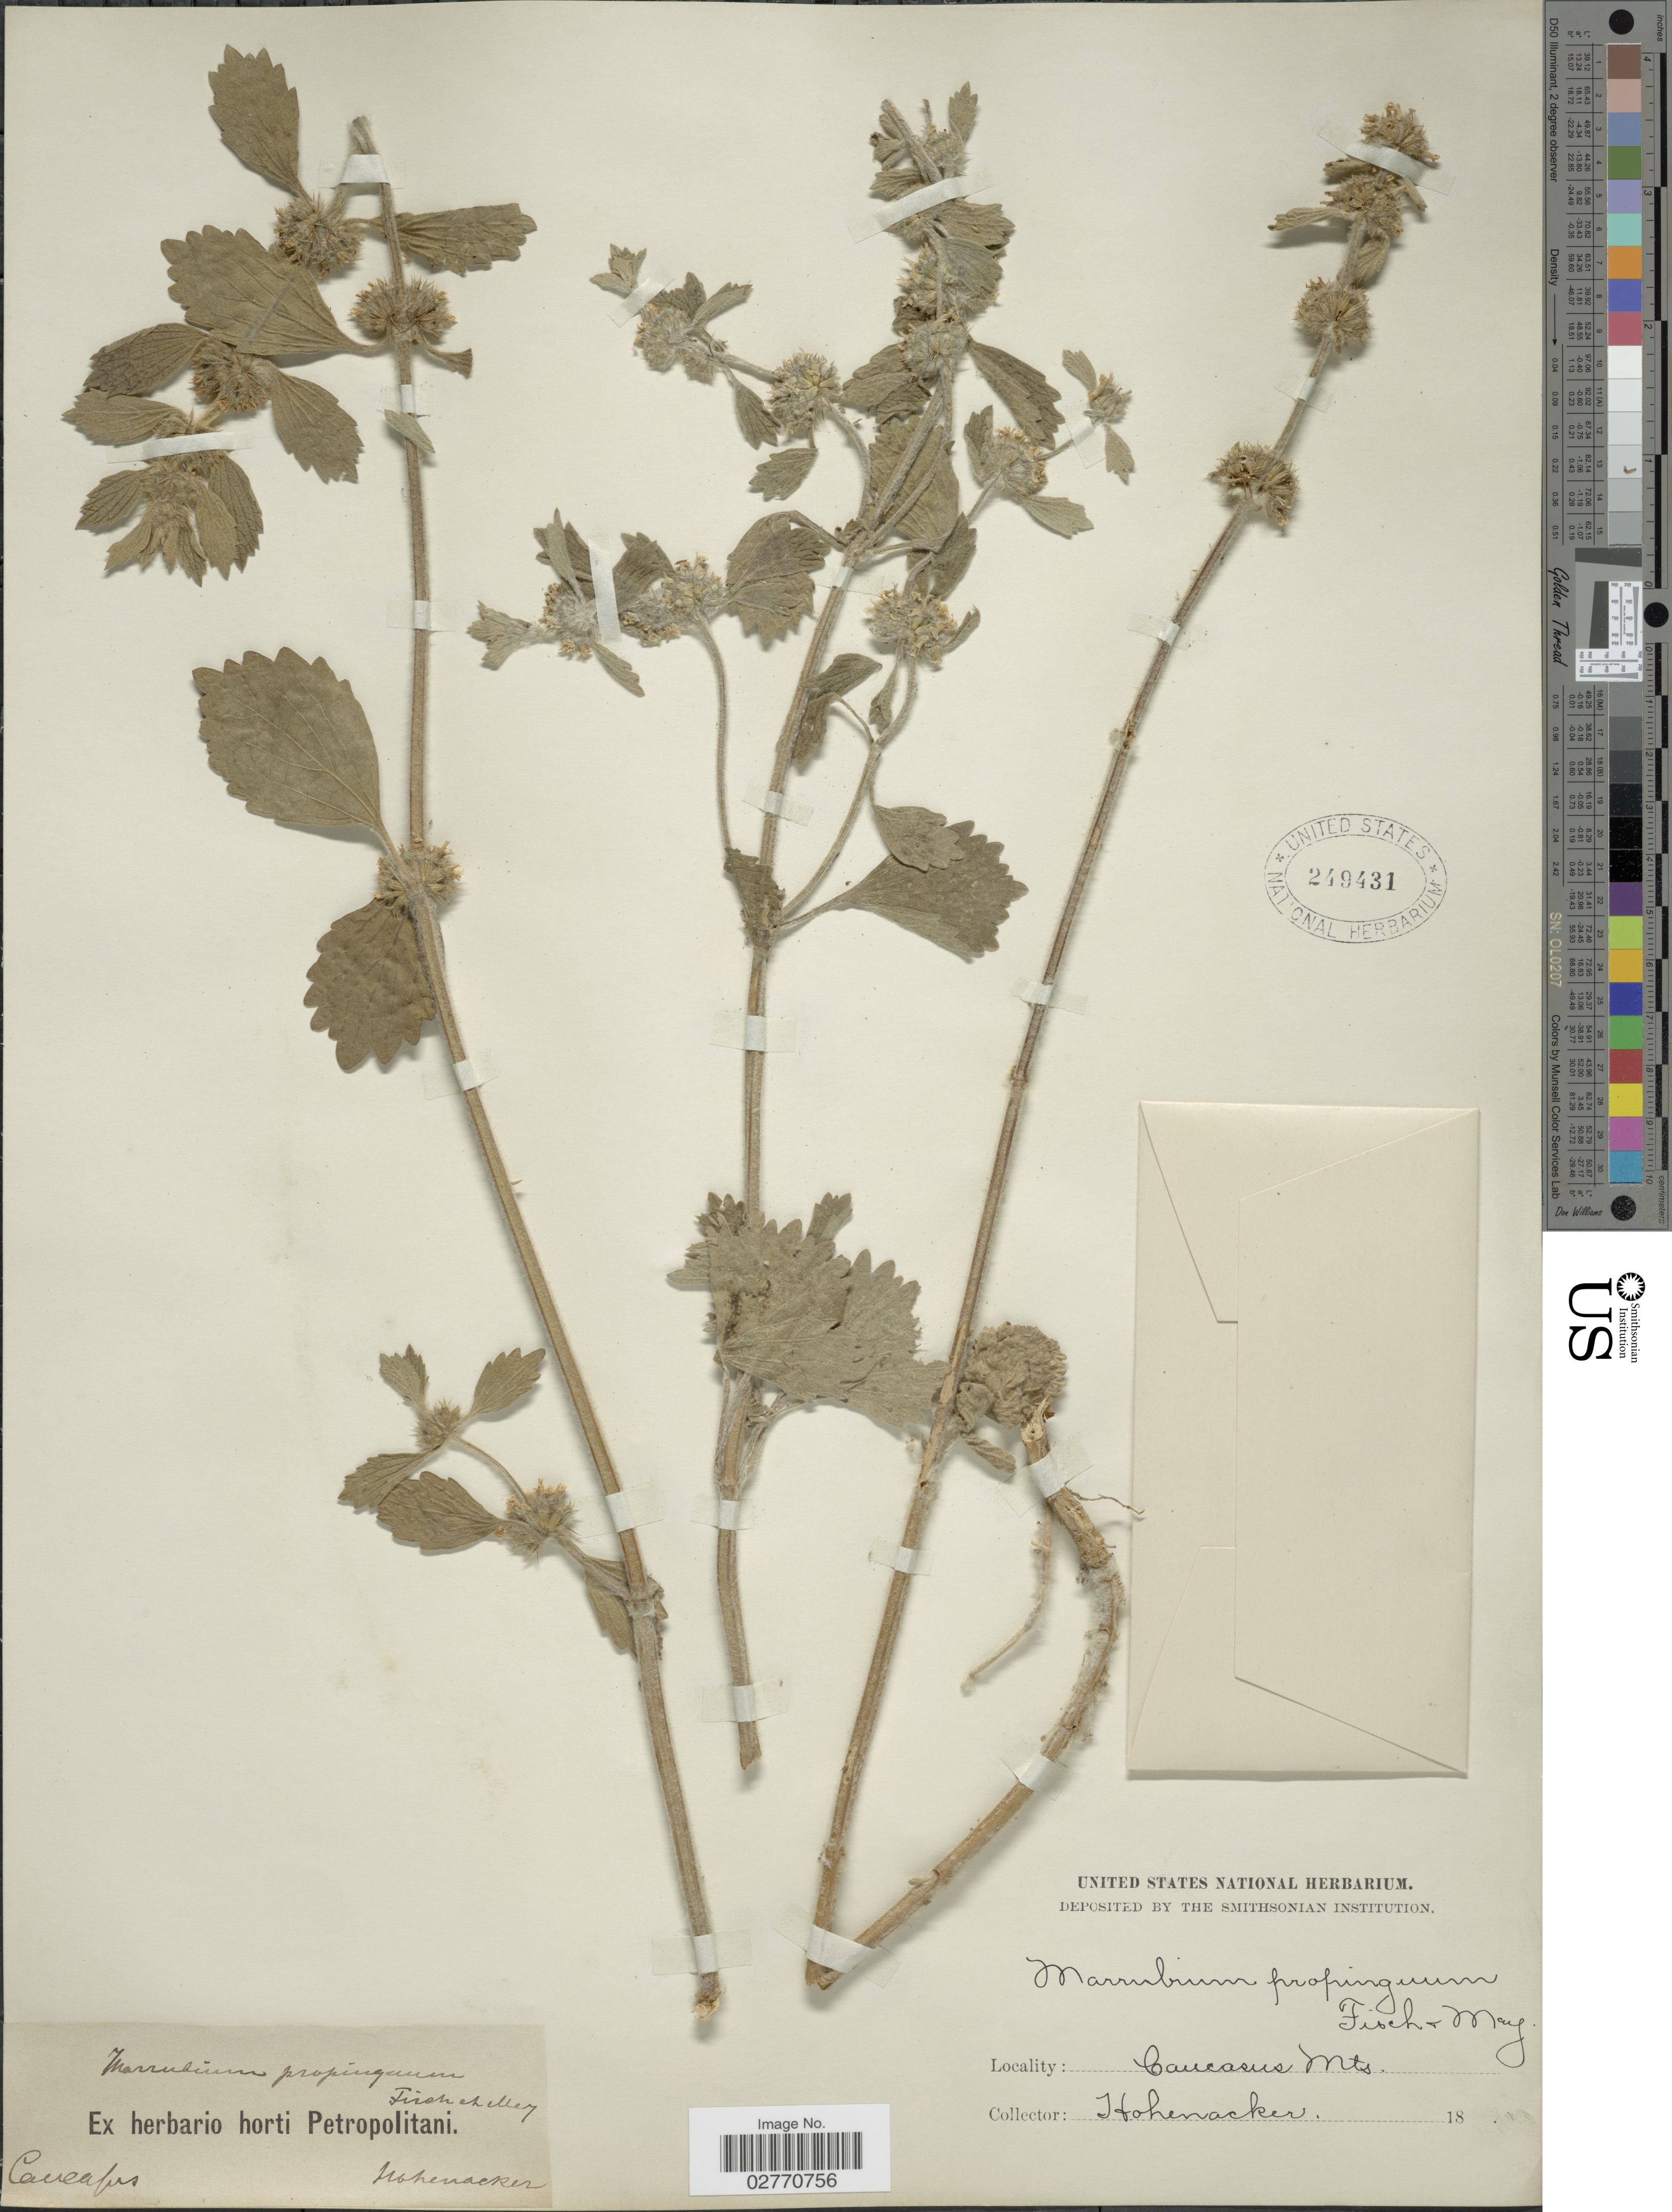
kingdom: Plantae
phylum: Tracheophyta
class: Magnoliopsida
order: Lamiales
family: Lamiaceae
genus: Marrubium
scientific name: Marrubium propinquum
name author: Fisch. & C.A. Mey.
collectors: -. Hohenaker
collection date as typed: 18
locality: Caucasus, Caucasus Mts.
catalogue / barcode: US 249431